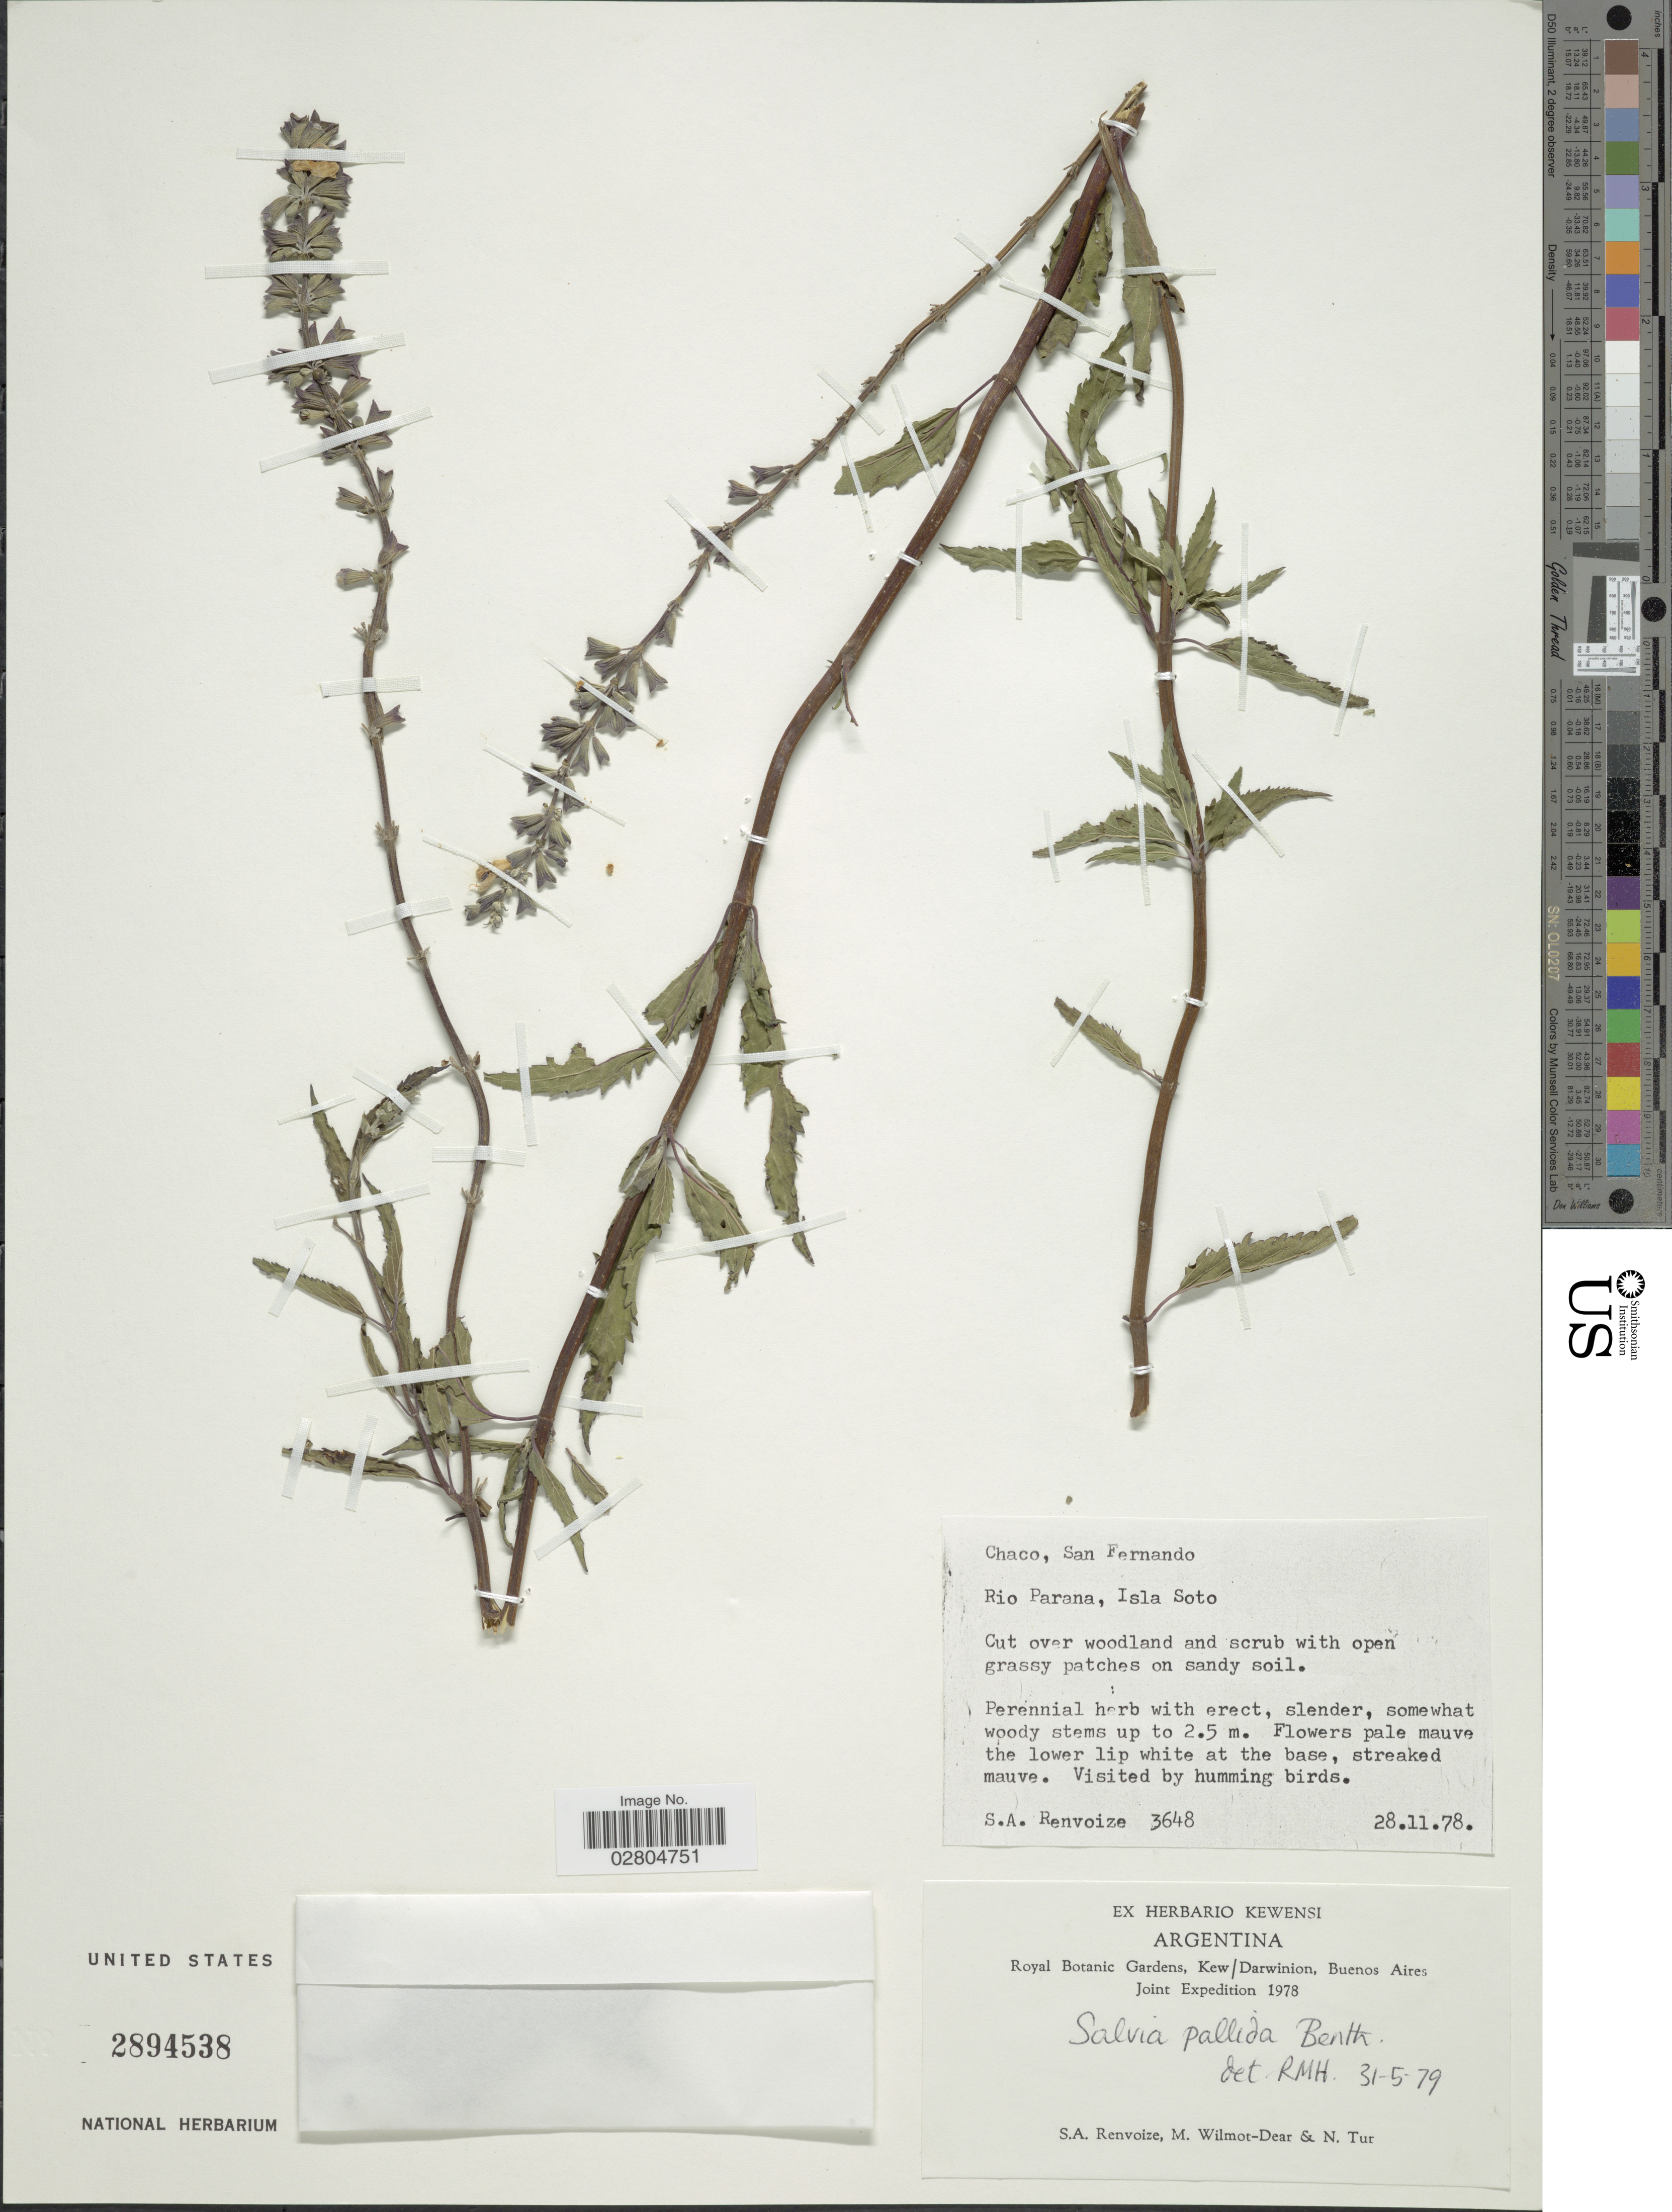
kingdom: Plantae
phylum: Tracheophyta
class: Magnoliopsida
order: Lamiales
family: Lamiaceae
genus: Salvia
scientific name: Salvia pallida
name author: Benth.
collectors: S. A. Renvoize, M. Wilmot-Dear & N. Tur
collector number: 3648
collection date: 1978-11-28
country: Argentina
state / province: Chaco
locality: San Fernando. Rio Parana, Isla Soto.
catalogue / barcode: US 2894538